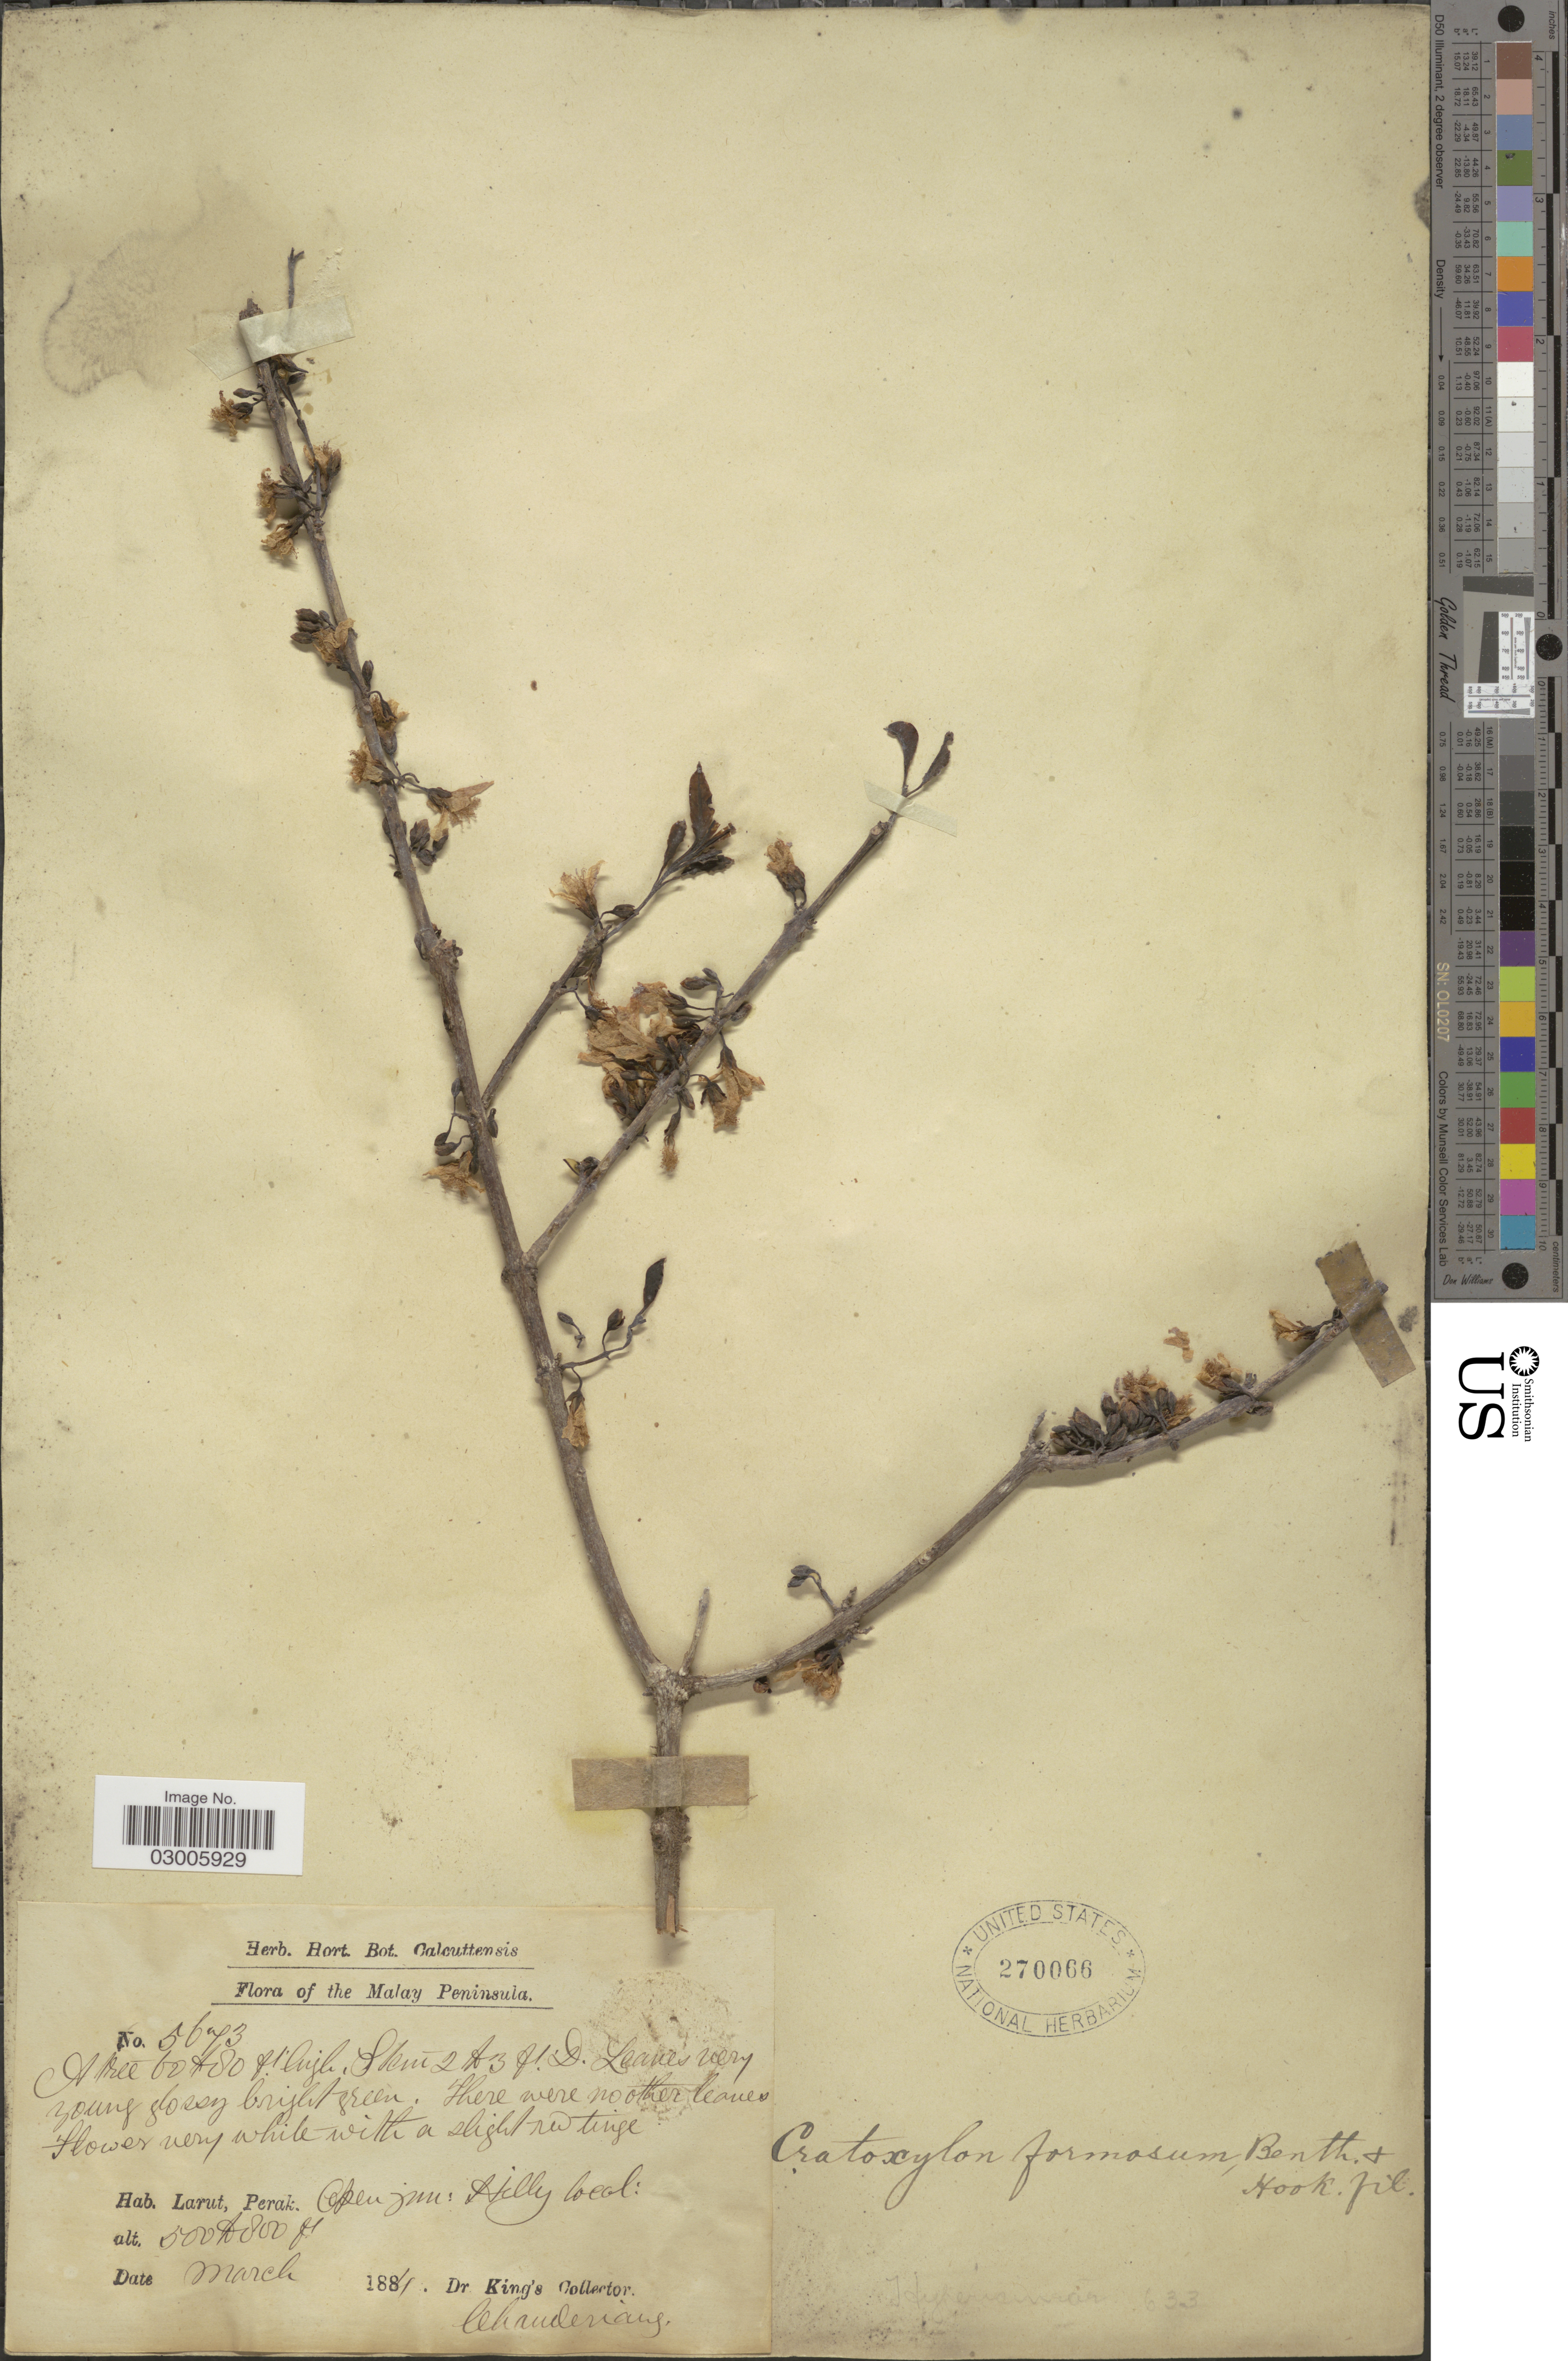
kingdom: Plantae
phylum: Tracheophyta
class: Magnoliopsida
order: Malpighiales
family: Hypericaceae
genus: Cratoxylum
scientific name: Cratoxylum formosum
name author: (Jack) Benth. & Hook. f. ex Dyer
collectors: Dr. King's collector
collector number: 5673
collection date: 1884-03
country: Malaysia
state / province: Perak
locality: Larut, Perak. Open Inn: Hilly local.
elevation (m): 152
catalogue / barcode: US 270066